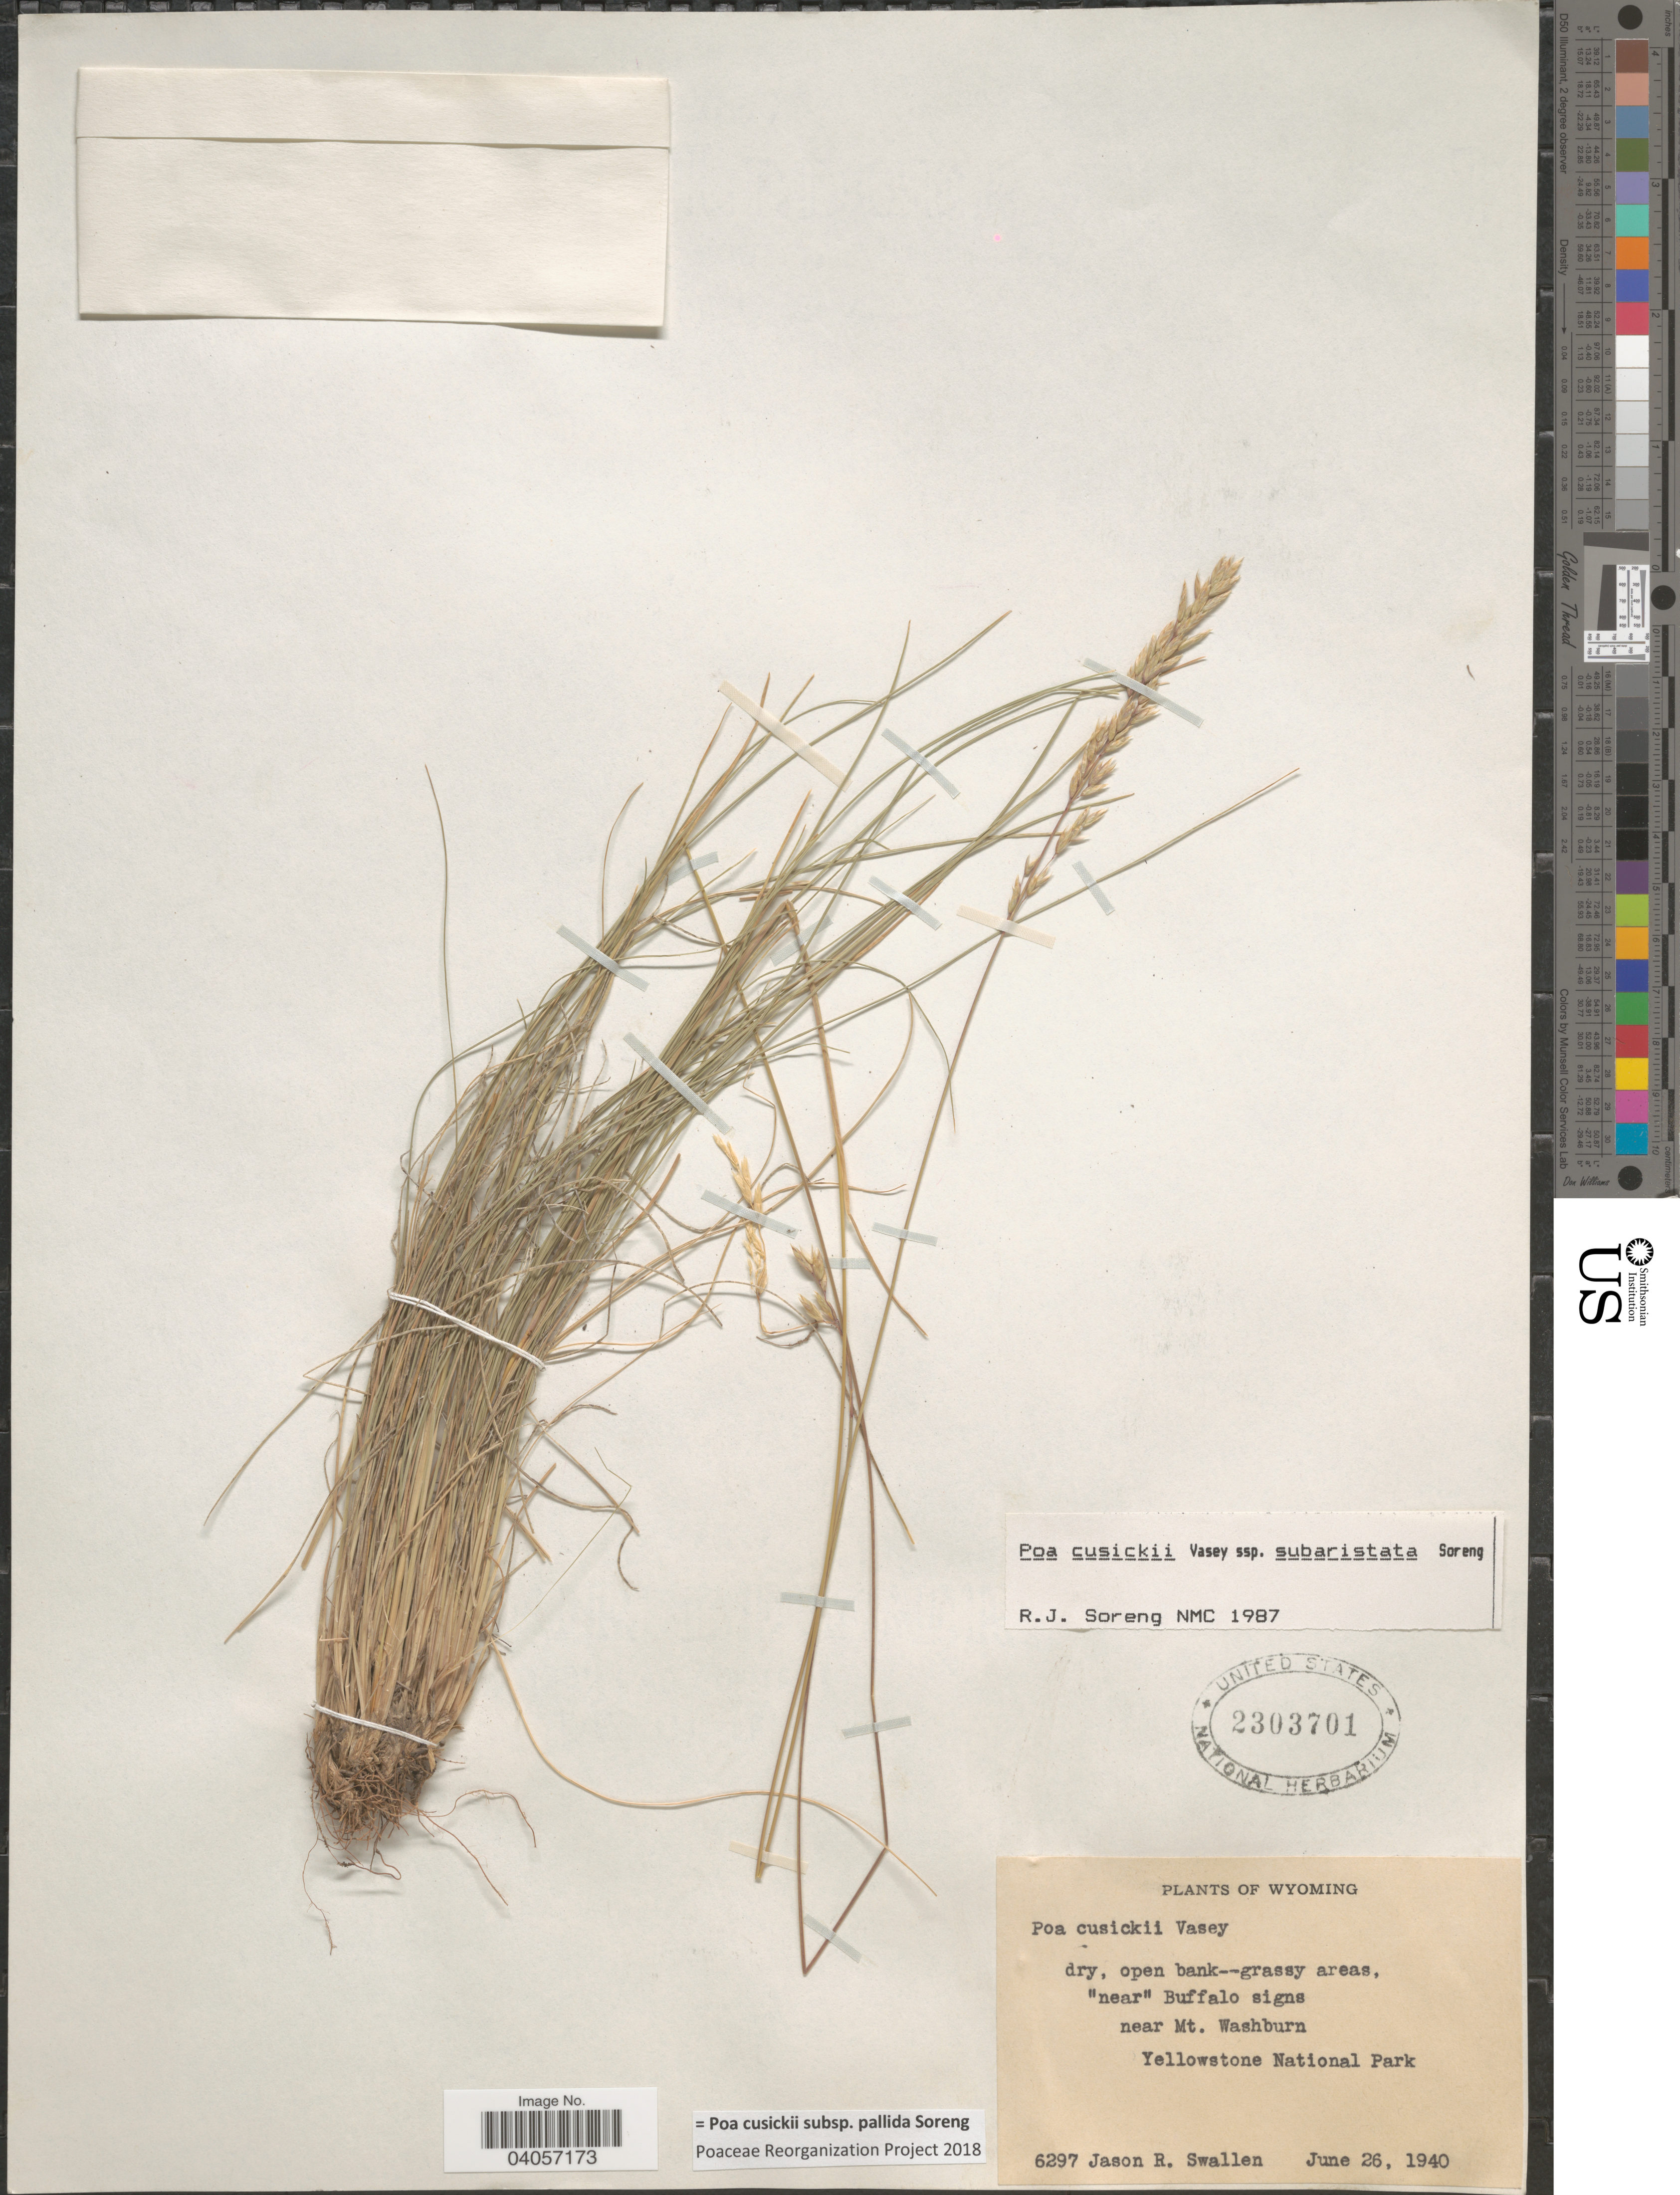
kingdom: Plantae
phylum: Tracheophyta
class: Liliopsida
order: Poales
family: Poaceae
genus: Poa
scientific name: Poa cusickii subsp. pallida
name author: Soreng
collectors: J. R. Swallen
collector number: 6297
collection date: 1940-06-26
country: United States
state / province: Wyoming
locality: Dry, open bank-grassy areas, "near" Buffalo signs near Mt. Washburn. Yellowstone National Park.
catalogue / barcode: US 2303701